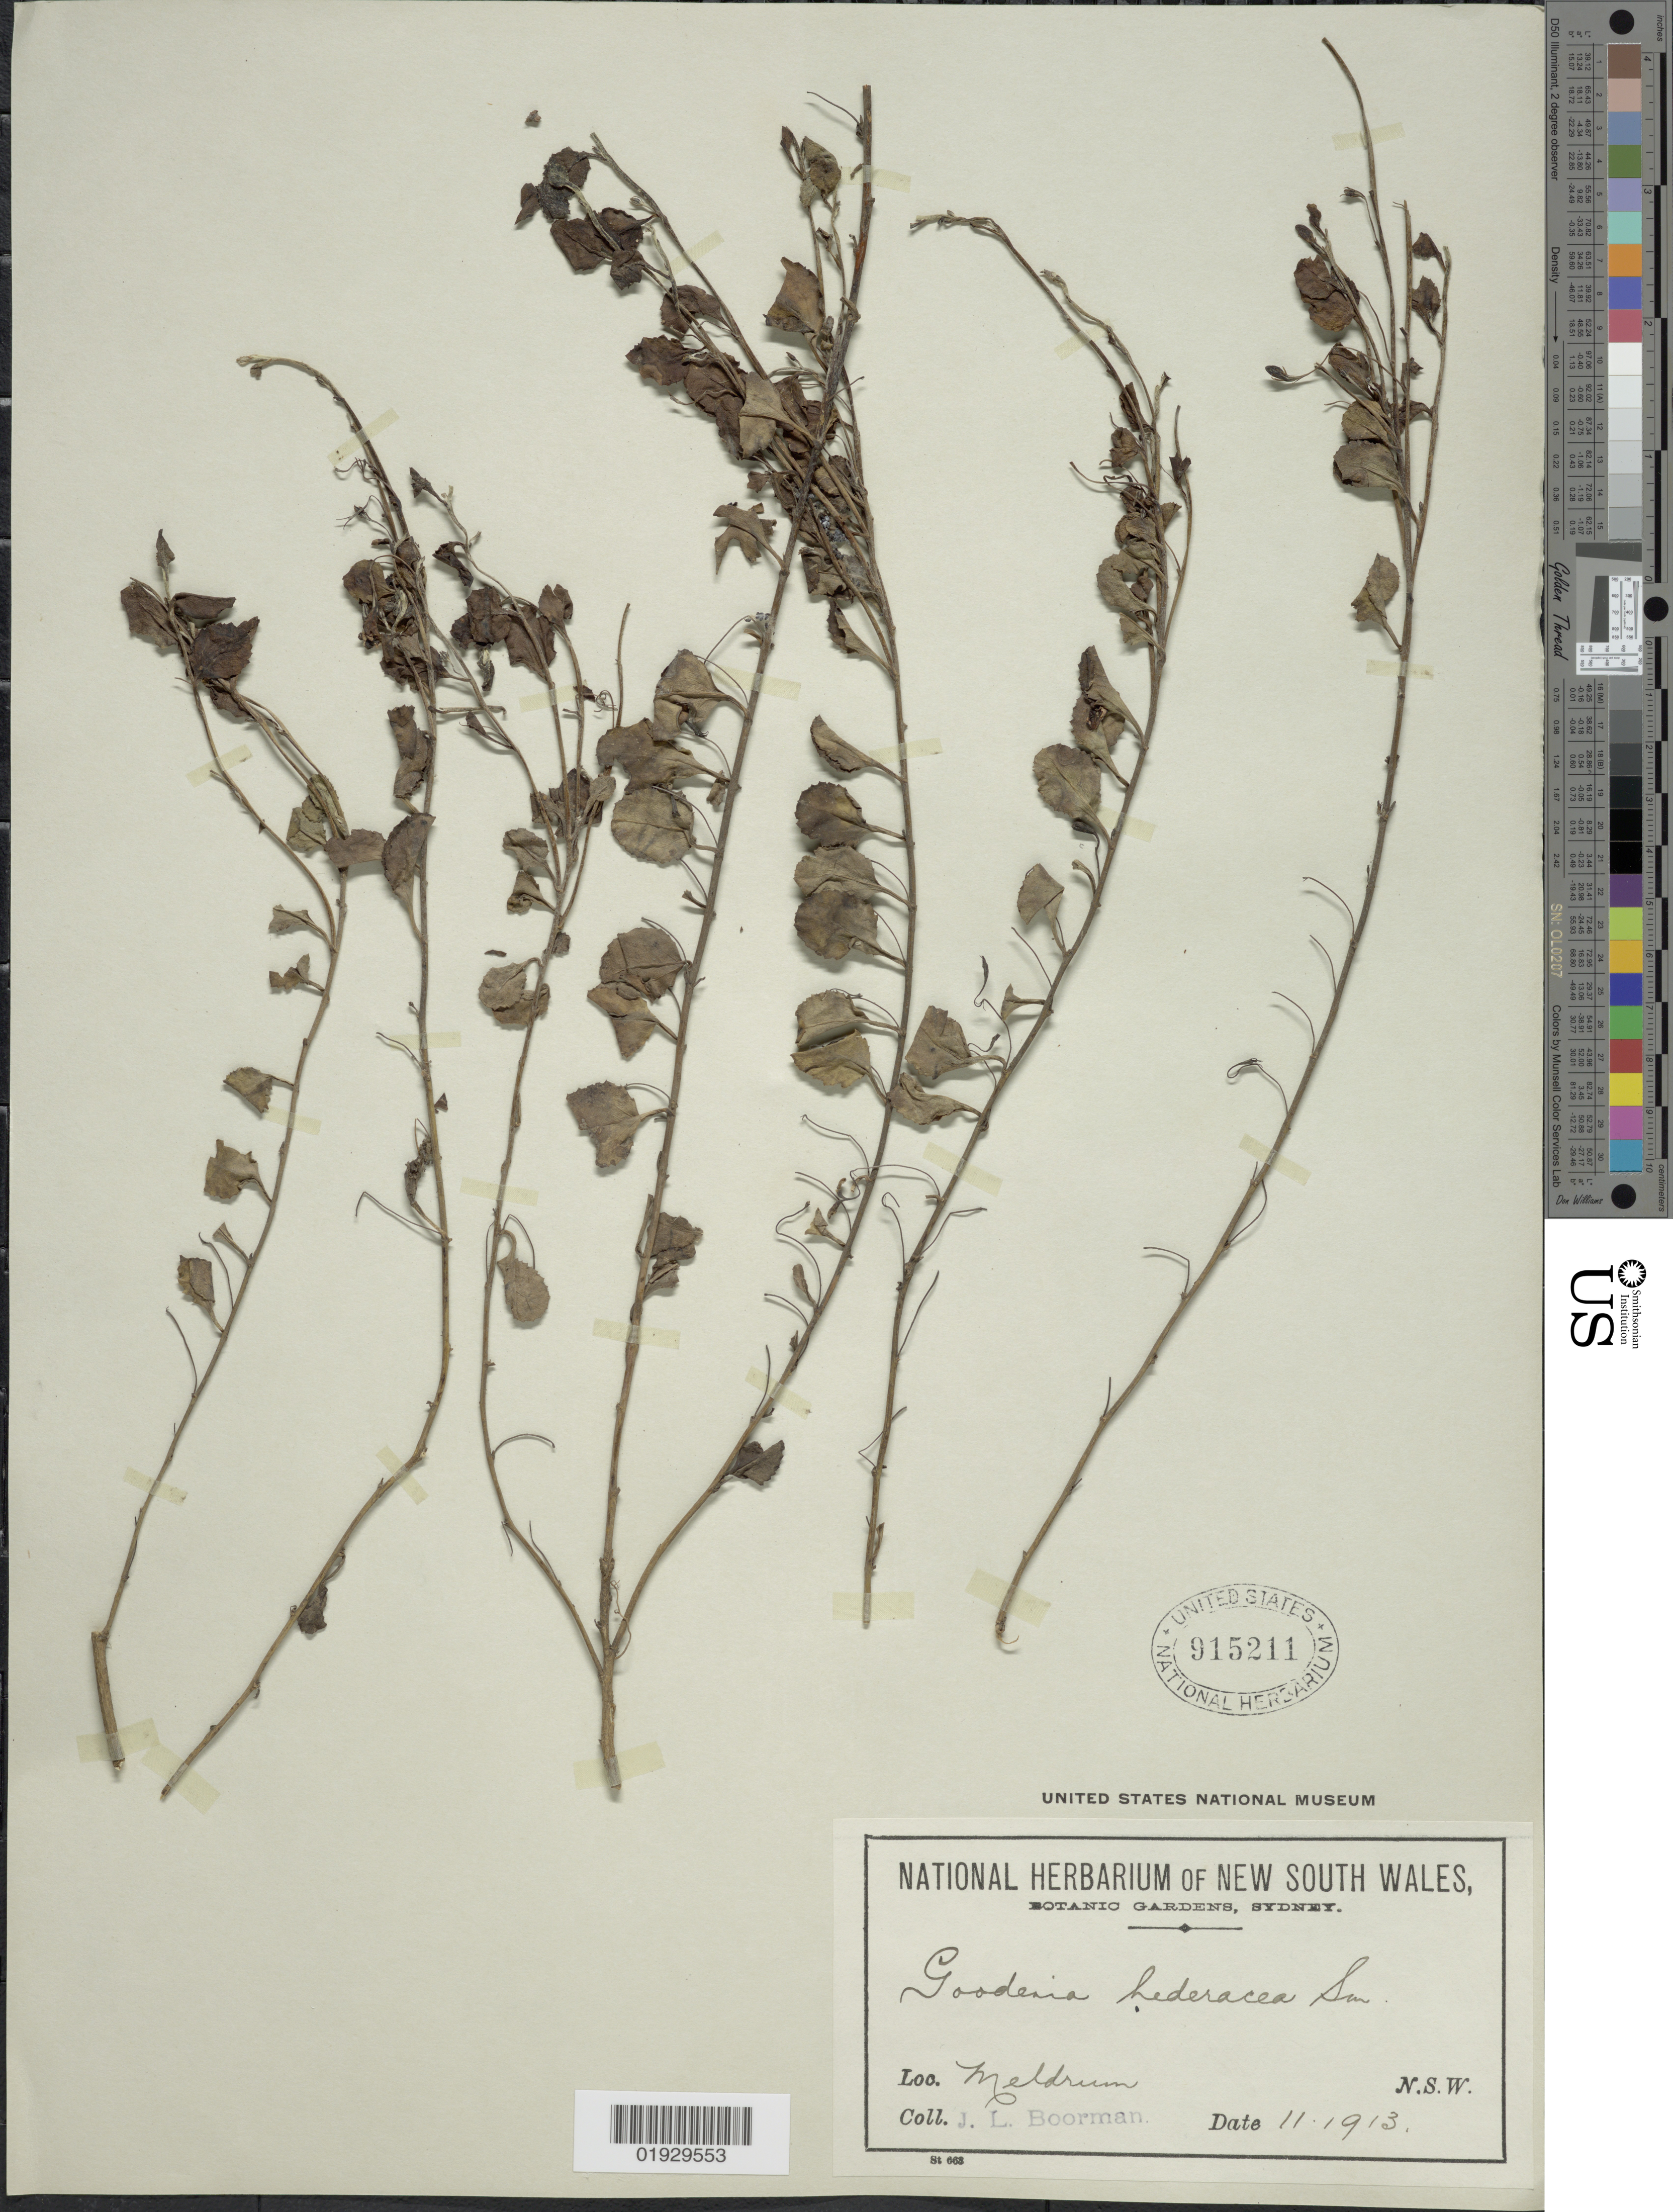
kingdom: Plantae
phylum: Tracheophyta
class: Magnoliopsida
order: Asterales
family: Goodeniaceae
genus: Goodenia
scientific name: Goodenia hederacea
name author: Sm.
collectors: J. Boorman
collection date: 1913-11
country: Australia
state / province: New South Wales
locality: Meldrum, N.S.W.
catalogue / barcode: US 915211